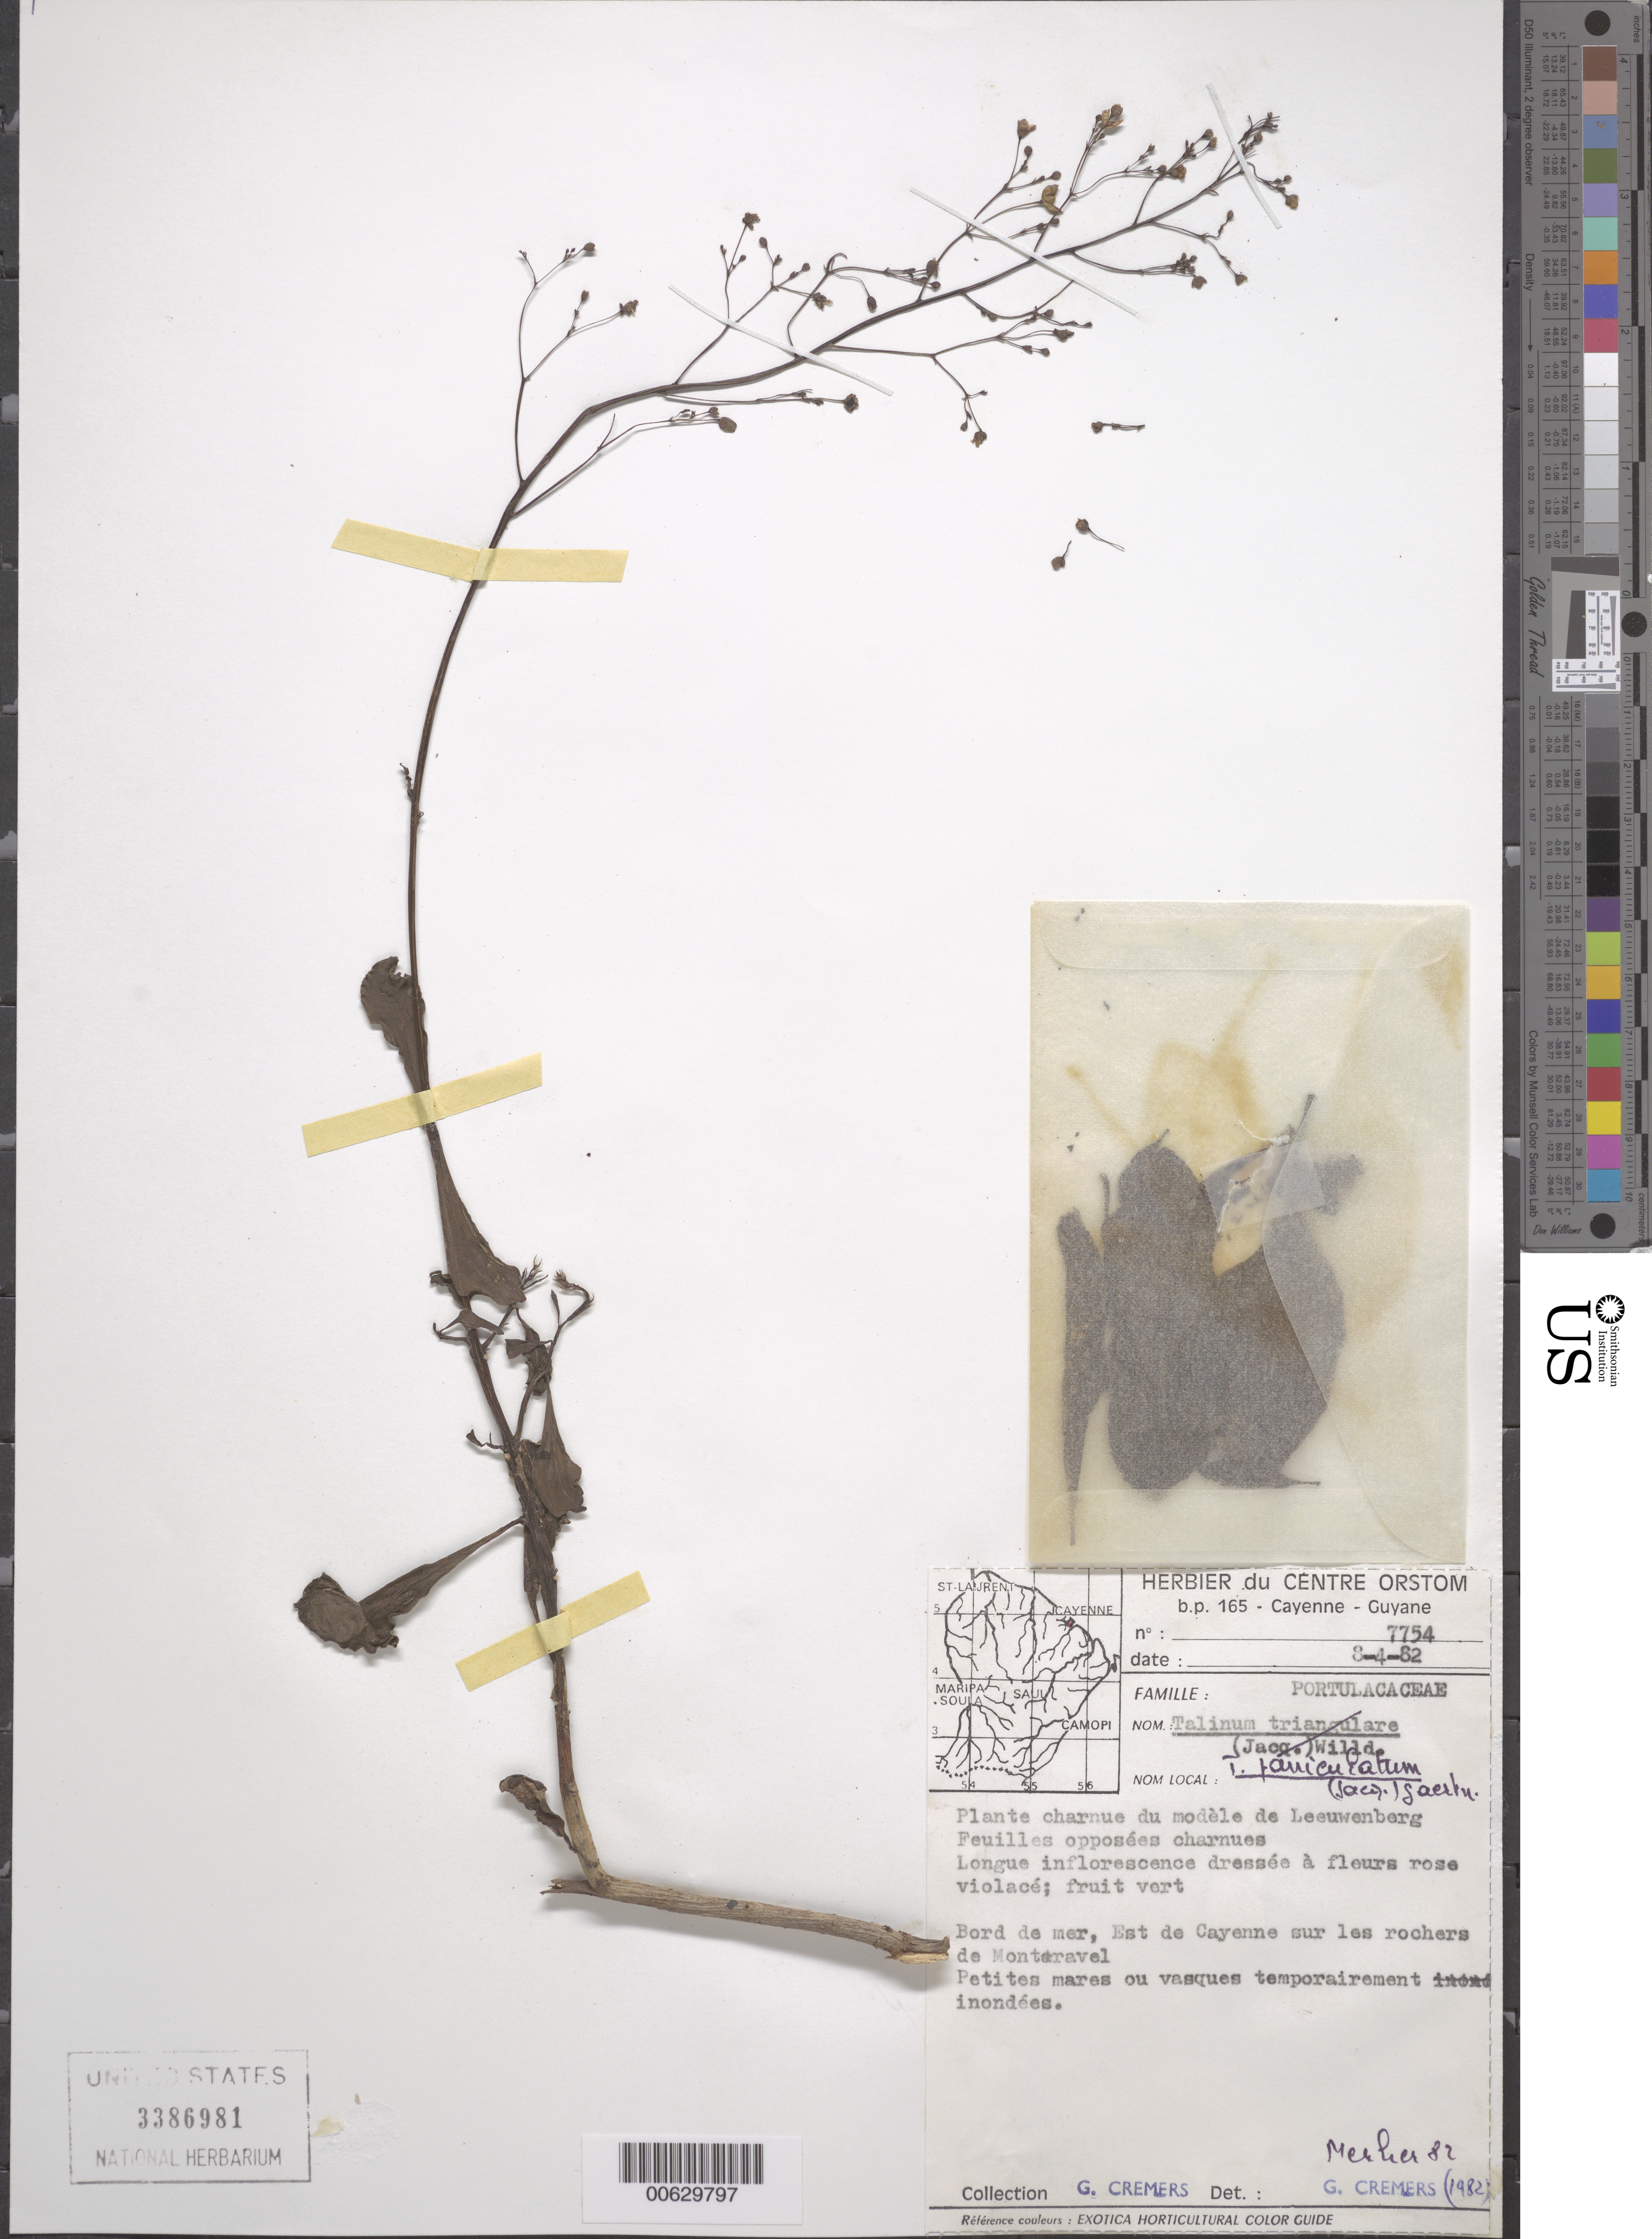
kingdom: Plantae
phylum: Tracheophyta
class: Magnoliopsida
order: Caryophyllales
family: Talinaceae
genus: Talinum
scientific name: Talinum paniculatum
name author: (Jacq.) Gaertn.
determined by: DeFilipps, R. A.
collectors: G. Cremers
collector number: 7754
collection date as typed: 8-Apr-82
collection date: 1982-04-08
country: French Guiana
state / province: Cayenne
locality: Cayenne, Est de, sur les rochers de Montravel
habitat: Seaside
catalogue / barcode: US 3386981